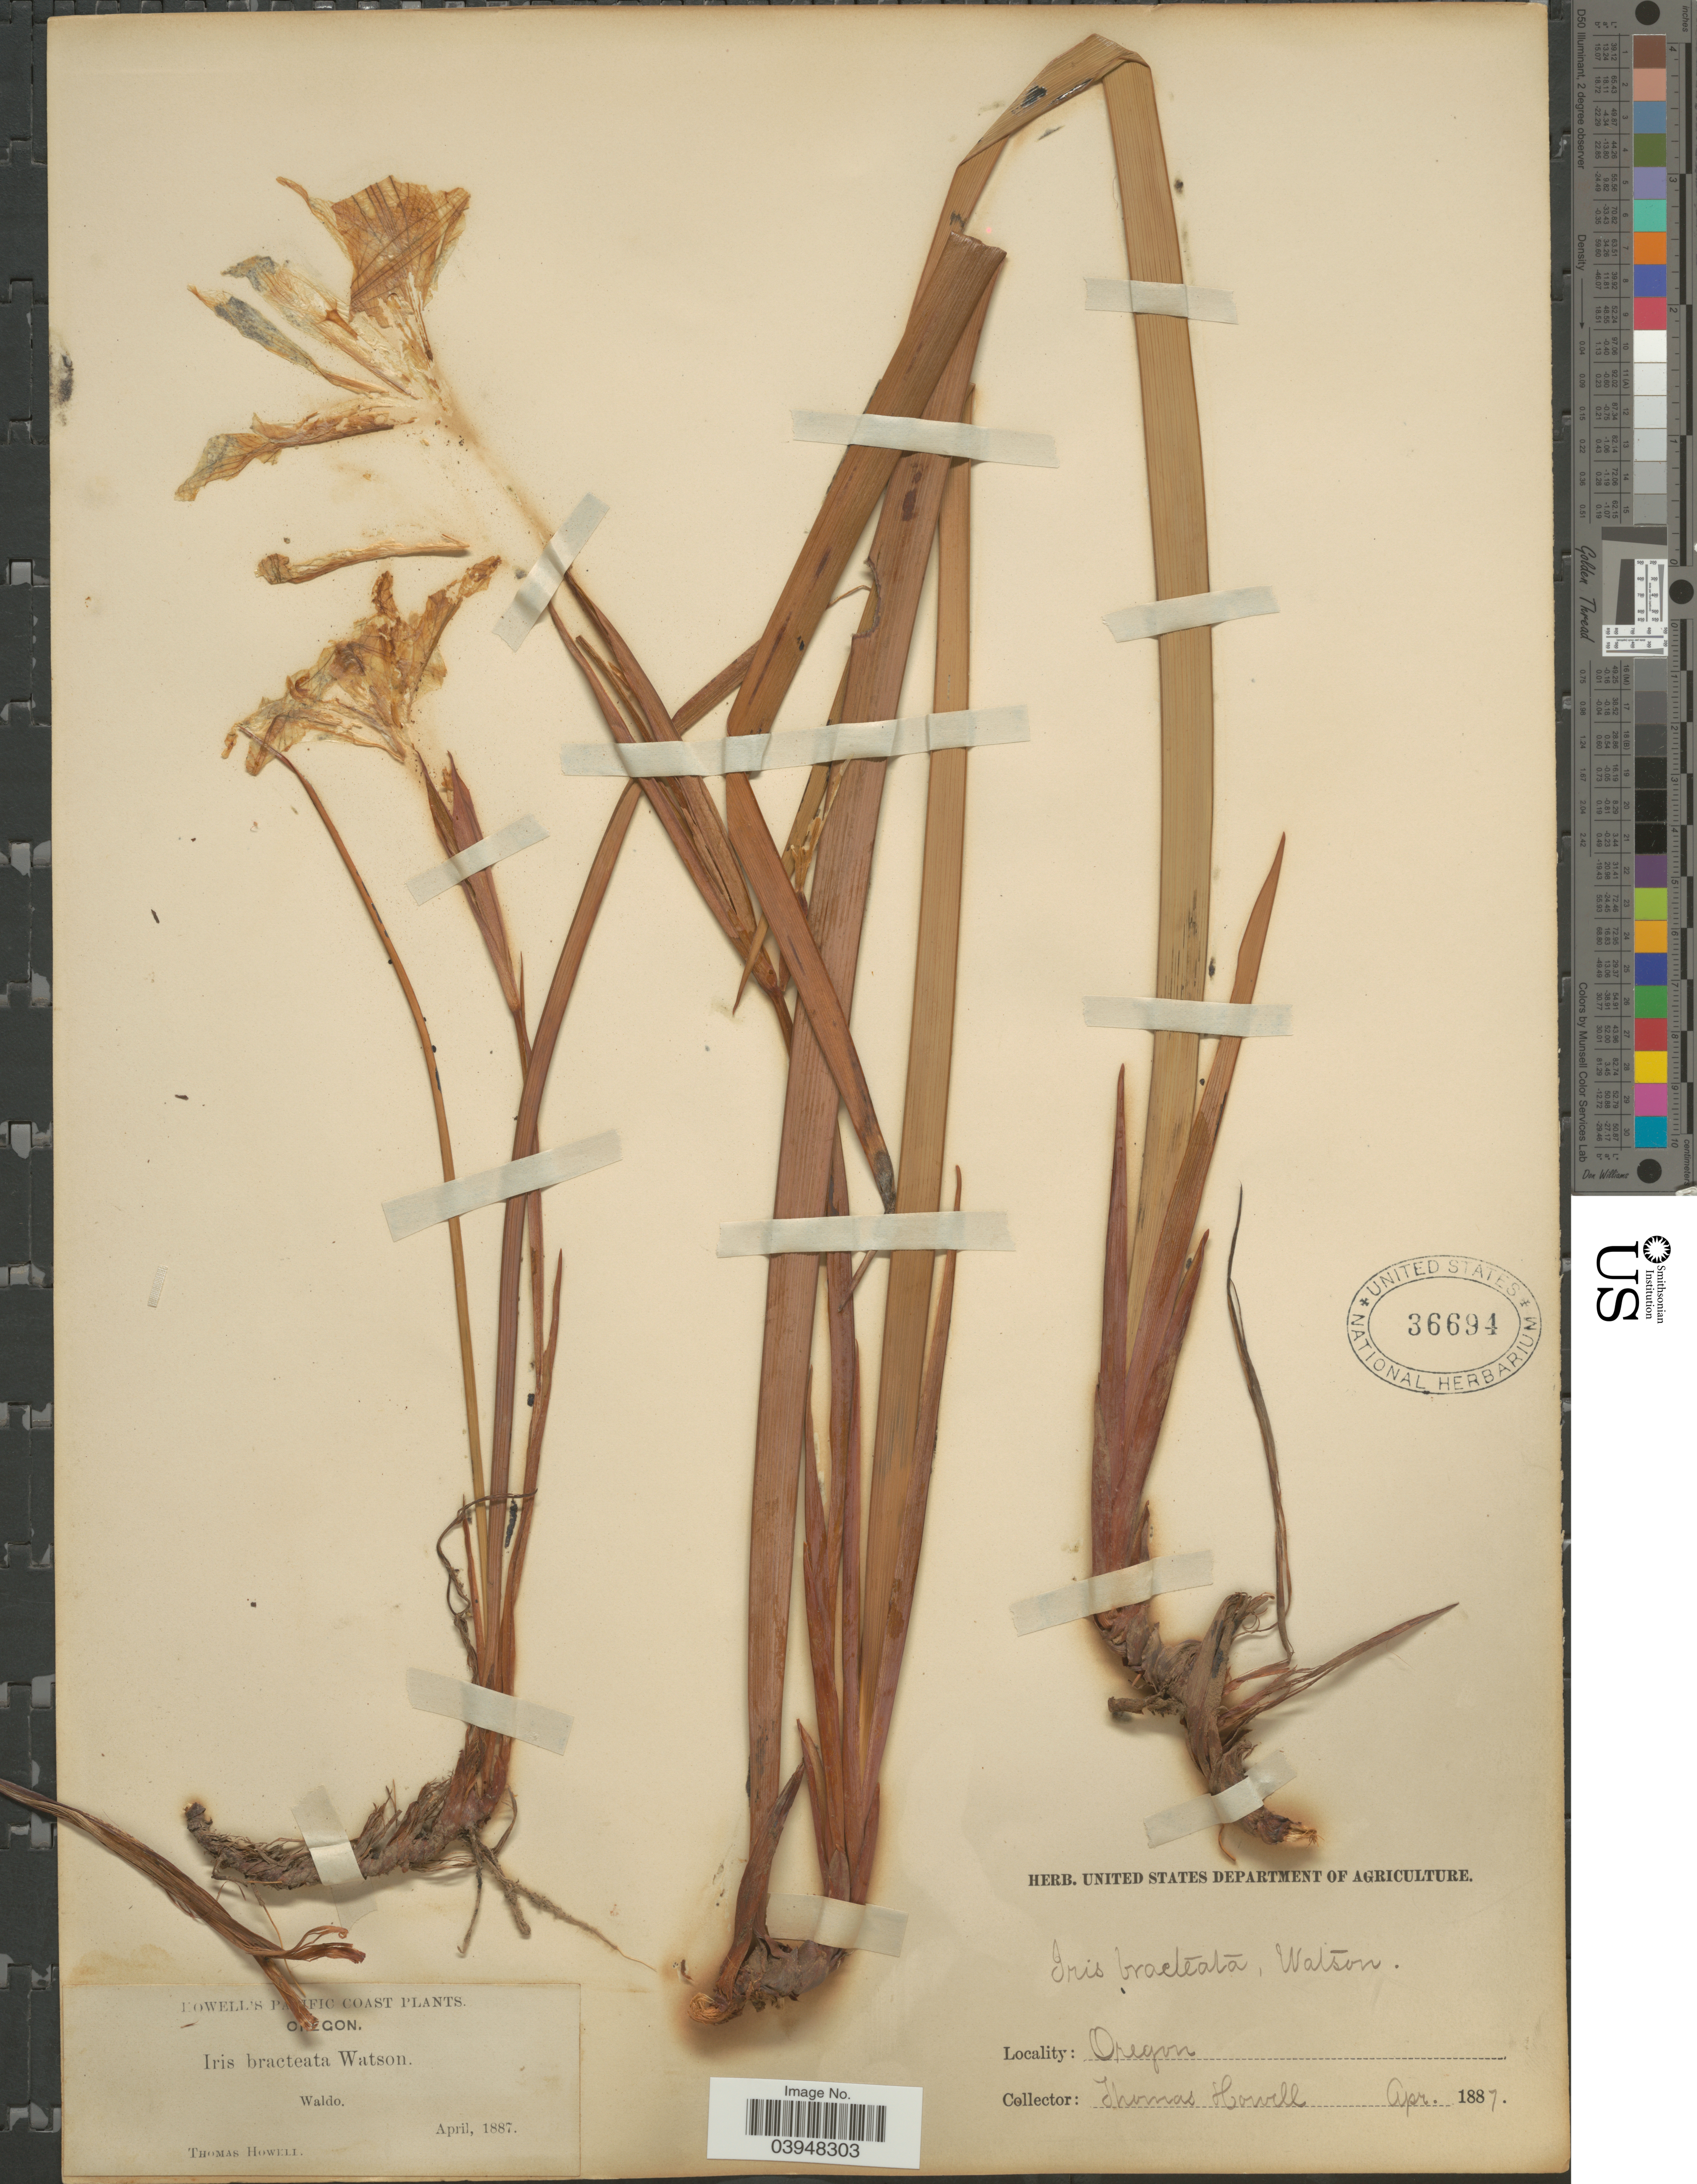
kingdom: Plantae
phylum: Tracheophyta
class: Liliopsida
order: Asparagales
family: Iridaceae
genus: Iris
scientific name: Iris bracteata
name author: S. Watson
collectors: T. Howell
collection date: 1887-04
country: United States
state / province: Oregon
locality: Pacific Coast. Waldo.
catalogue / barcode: US 36694